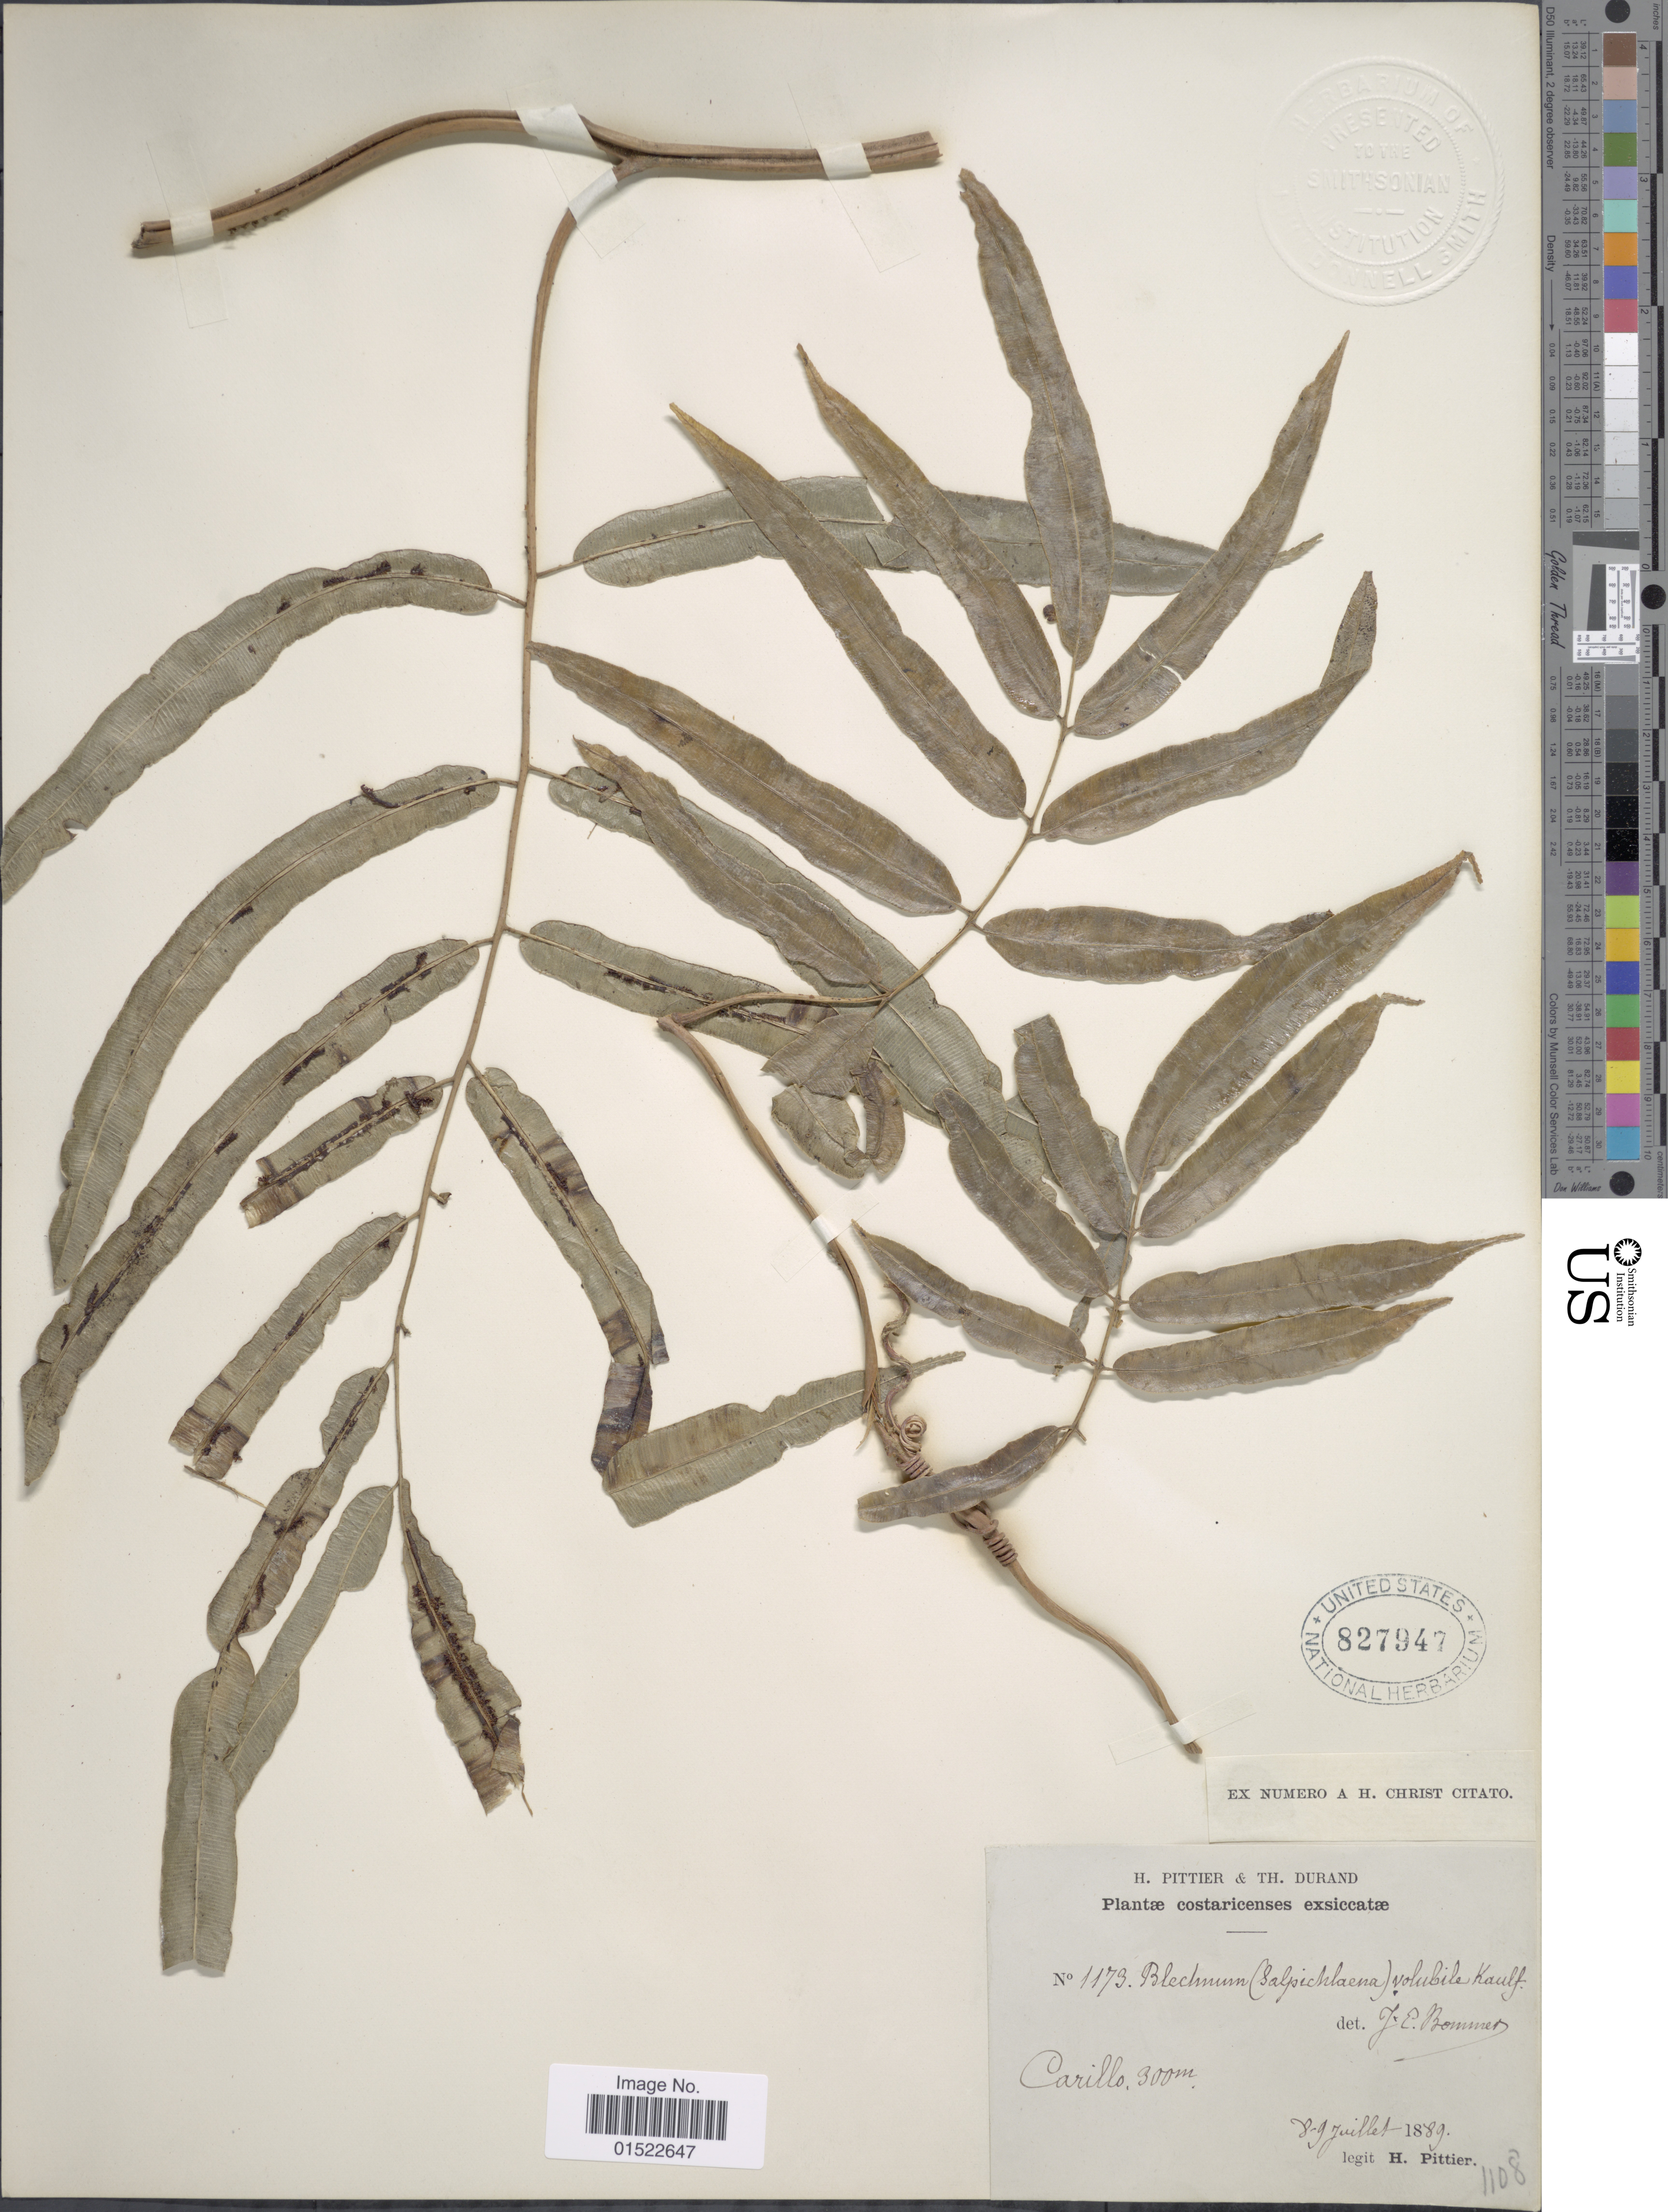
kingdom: Plantae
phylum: Tracheophyta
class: Polypodiopsida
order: Polypodiales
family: Blechnaceae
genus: Salpichlaena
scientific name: Salpichlaena volubilis subsp. volubilis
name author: (Kaulf.) J. Sm.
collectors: H. F. Pittier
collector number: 1173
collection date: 1889-07-08/1889-07-09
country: Costa Rica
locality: Carillo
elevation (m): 300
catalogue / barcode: US 827947